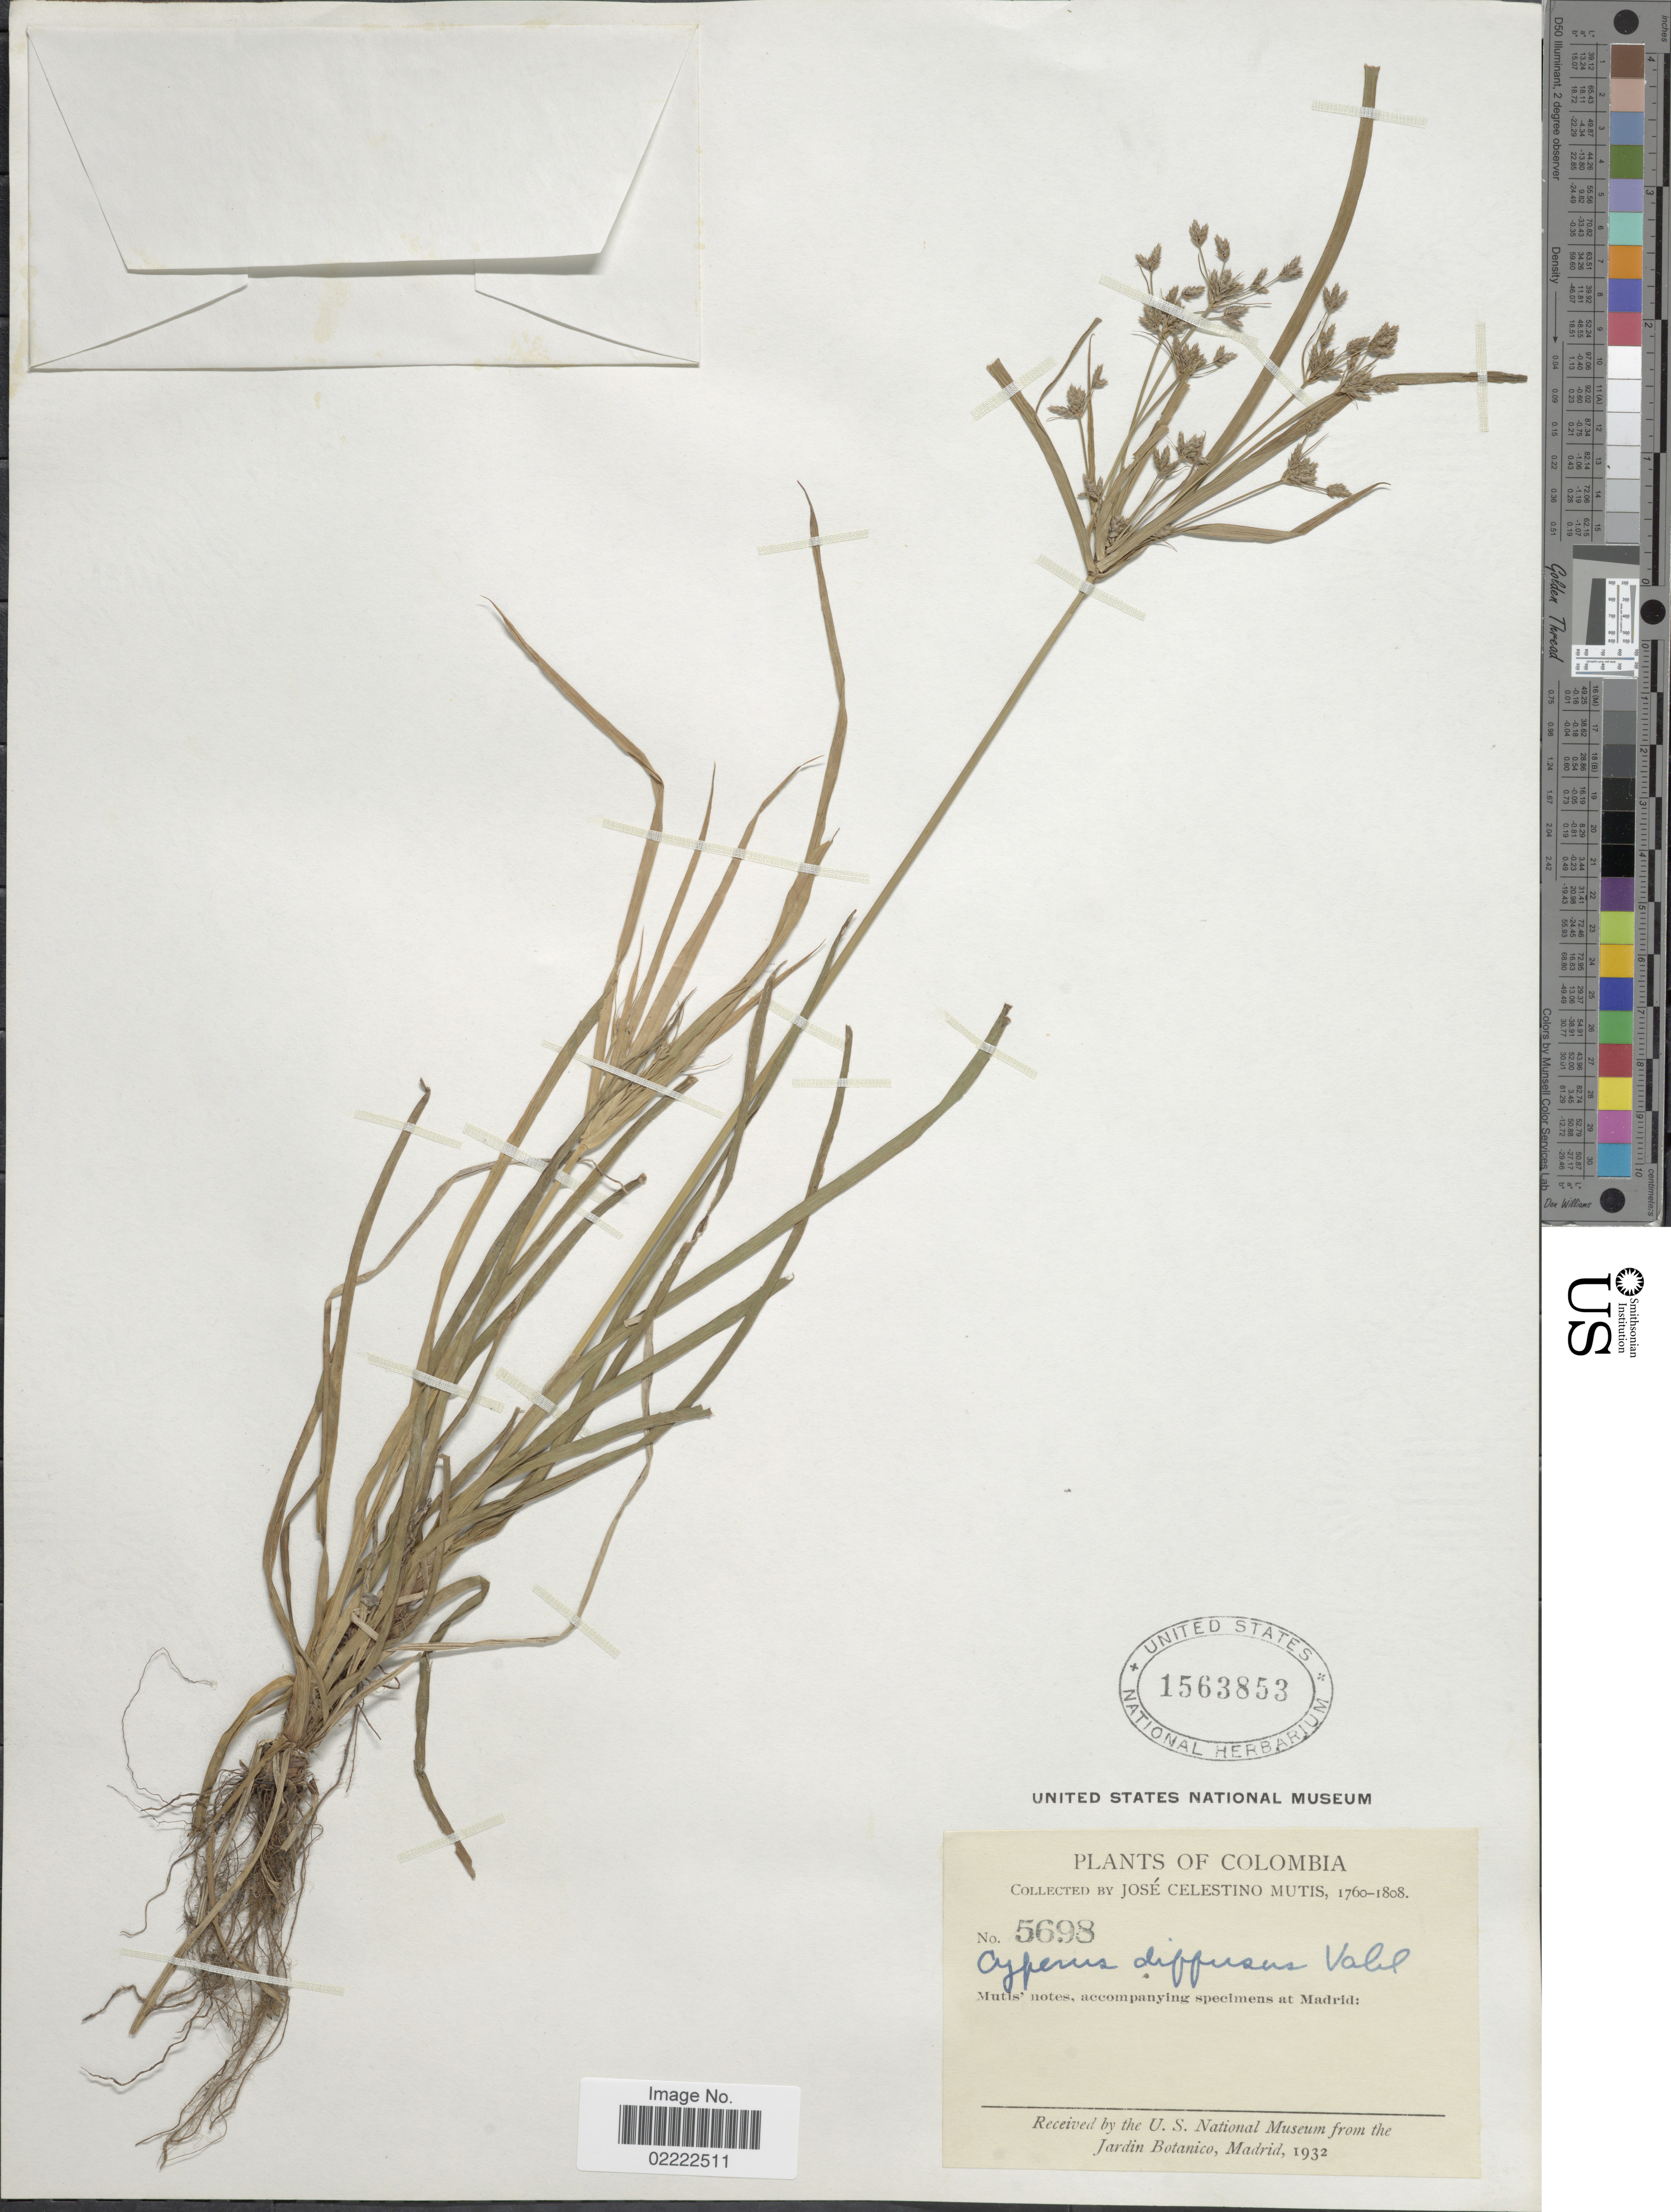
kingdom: Plantae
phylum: Tracheophyta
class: Liliopsida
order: Poales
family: Cyperaceae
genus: Cyperus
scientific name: Cyperus laxus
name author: Lam.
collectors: J. C. B. Mutis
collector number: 5698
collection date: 1760/1808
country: Colombia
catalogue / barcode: US 1563853